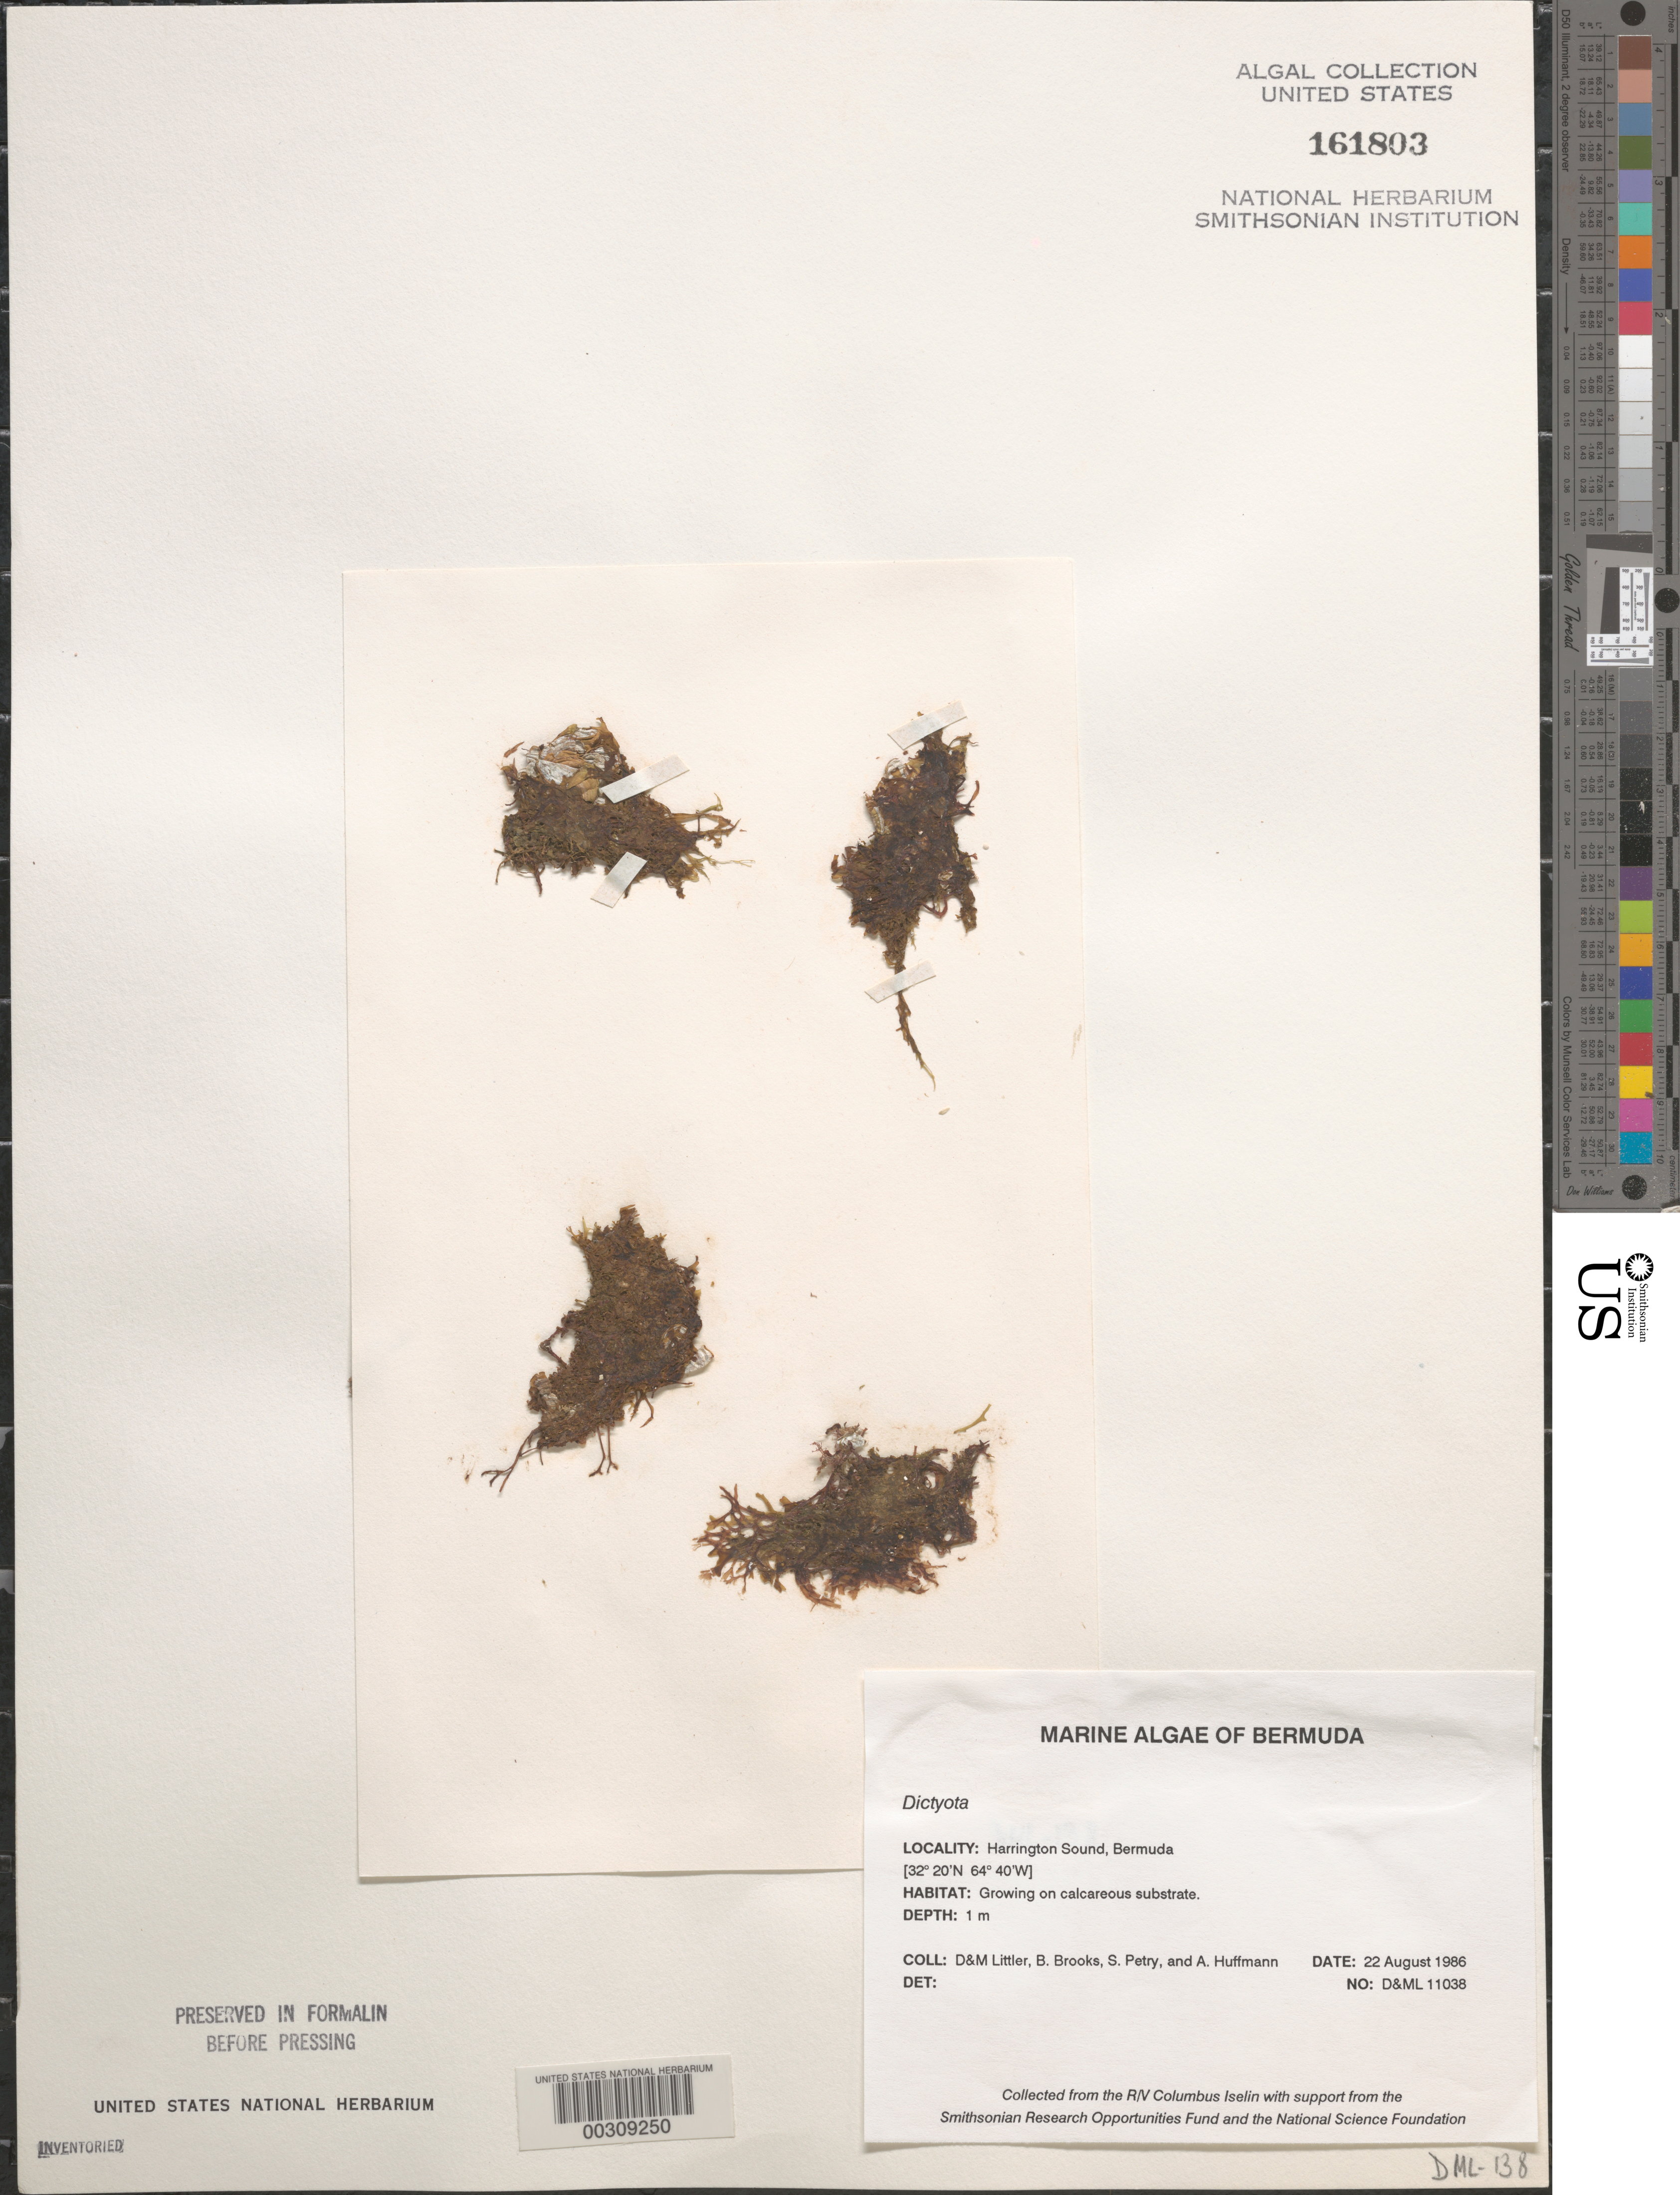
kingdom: Chromista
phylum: Ochrophyta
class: Phaeophyceae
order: Dictyotales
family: Dictyotaceae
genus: Dictyota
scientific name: Dictyota sp.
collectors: D. S. Littler, M. M. Littler & B. Brooks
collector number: D&ML 11138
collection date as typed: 21 Aug 1986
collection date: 1986-08-21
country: Bermuda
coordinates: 32 20' N, 64 33' W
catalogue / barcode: US 161803